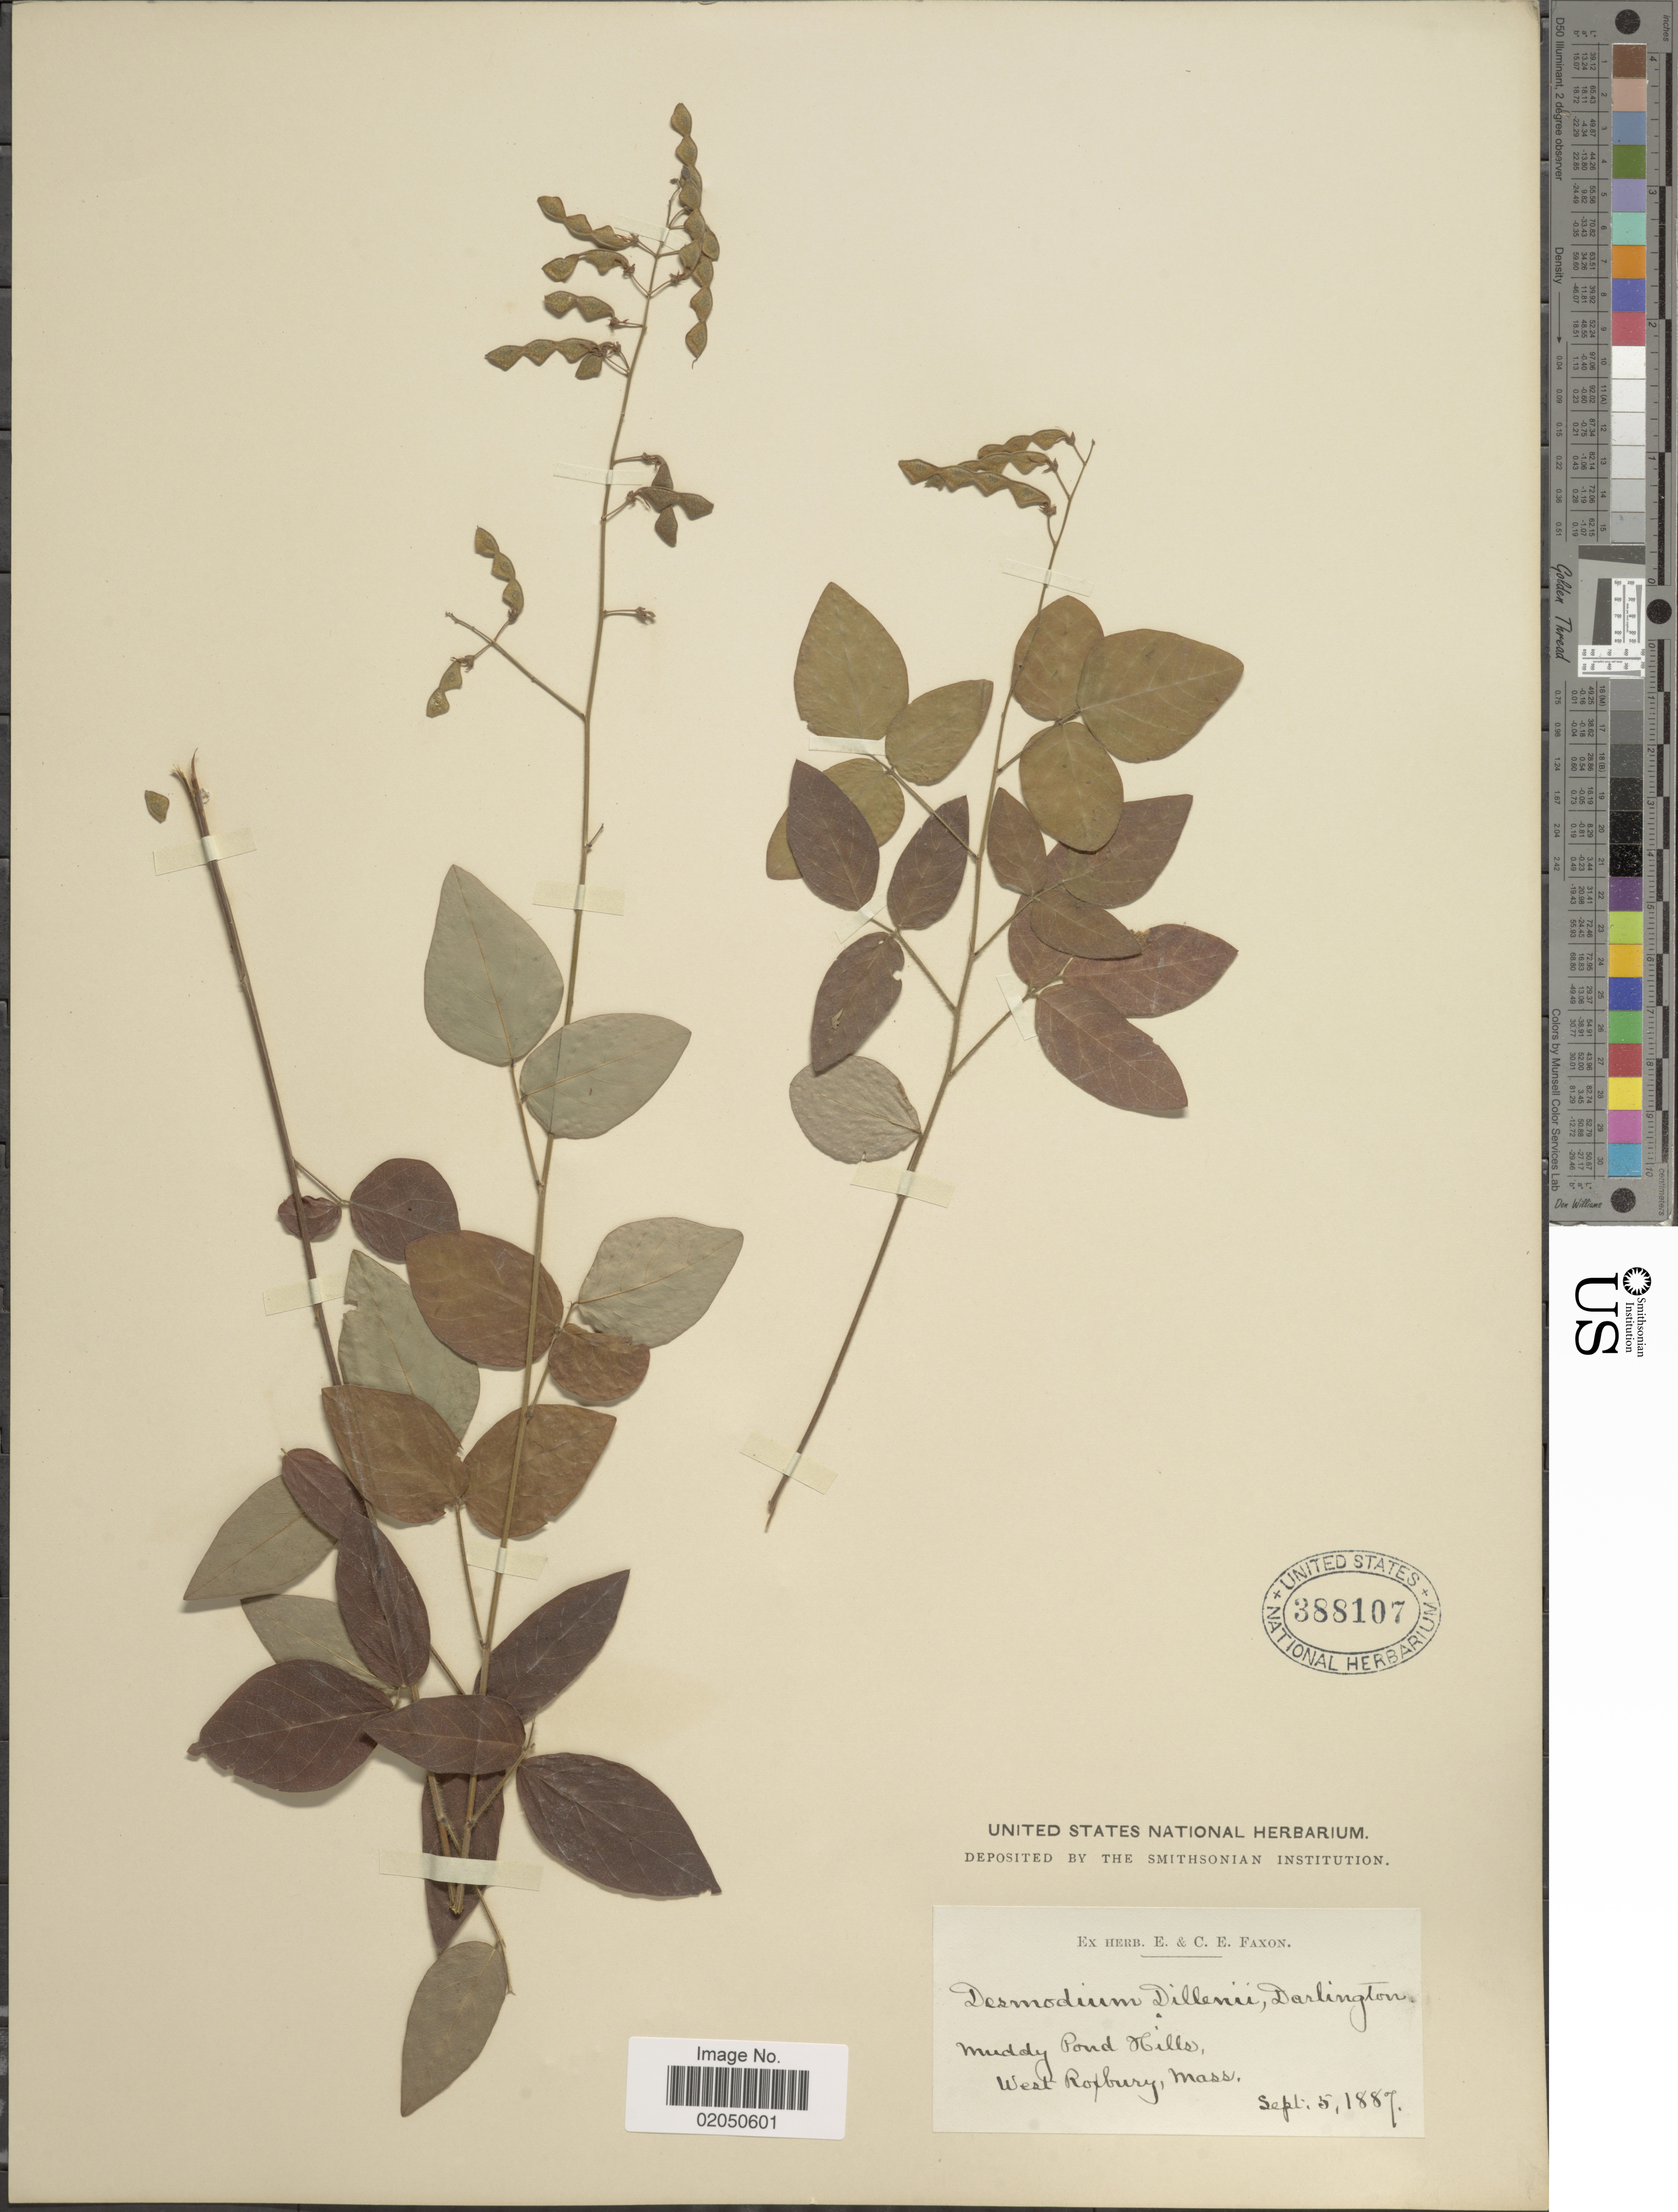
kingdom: Plantae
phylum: Tracheophyta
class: Magnoliopsida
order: Fabales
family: Fabaceae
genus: Desmodium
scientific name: Desmodium perplexum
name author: B.G. Schub.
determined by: Strong, Mark T., (BOT), Smithsonian Institution - National Museum of Natural History (UNITED STATES)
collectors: ex herb. E. & C.E. Faxon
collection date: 1887-09-05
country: United States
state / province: Massachusetts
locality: Muddy Pond Hills, West Roxbury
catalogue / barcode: US 388107